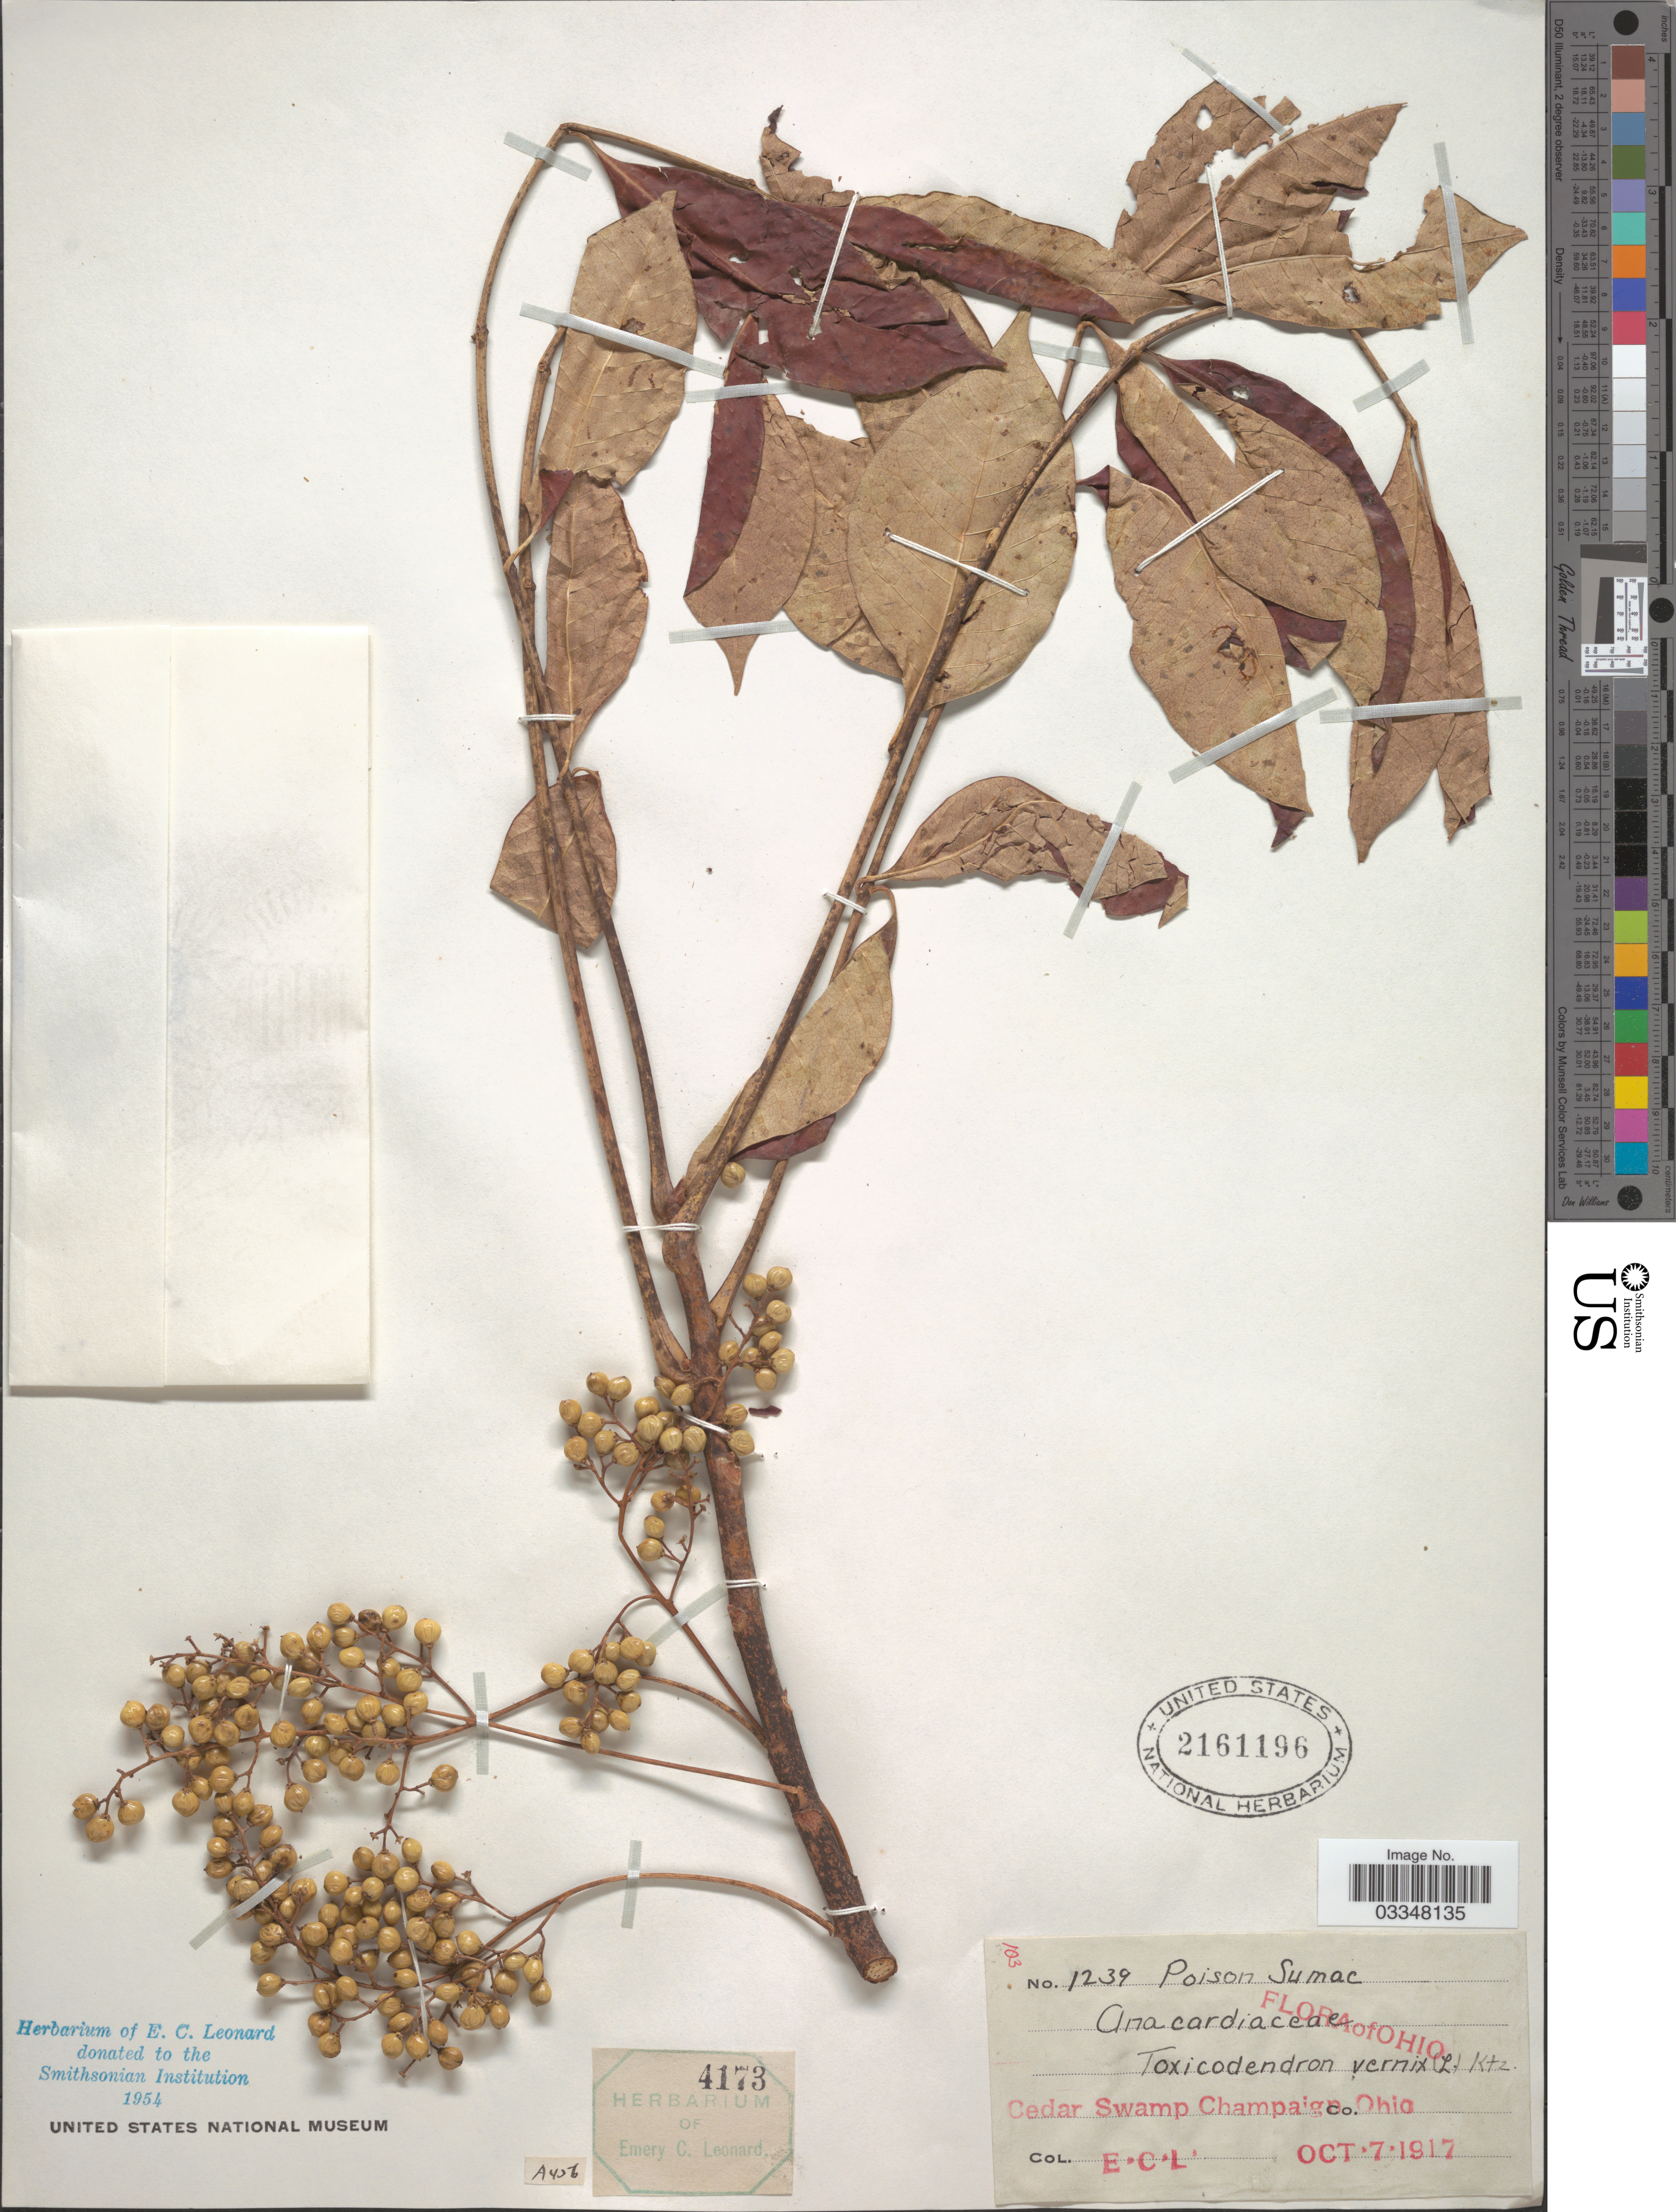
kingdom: Plantae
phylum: Tracheophyta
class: Magnoliopsida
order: Sapindales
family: Anacardiaceae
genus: Toxicodendron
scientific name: Toxicodendron vernix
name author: (L.) Kuntze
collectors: E. C. Leonard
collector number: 1239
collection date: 1917-10-07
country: United States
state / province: Ohio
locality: Cedar Swamp Champaign Co.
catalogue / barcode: US 2161196